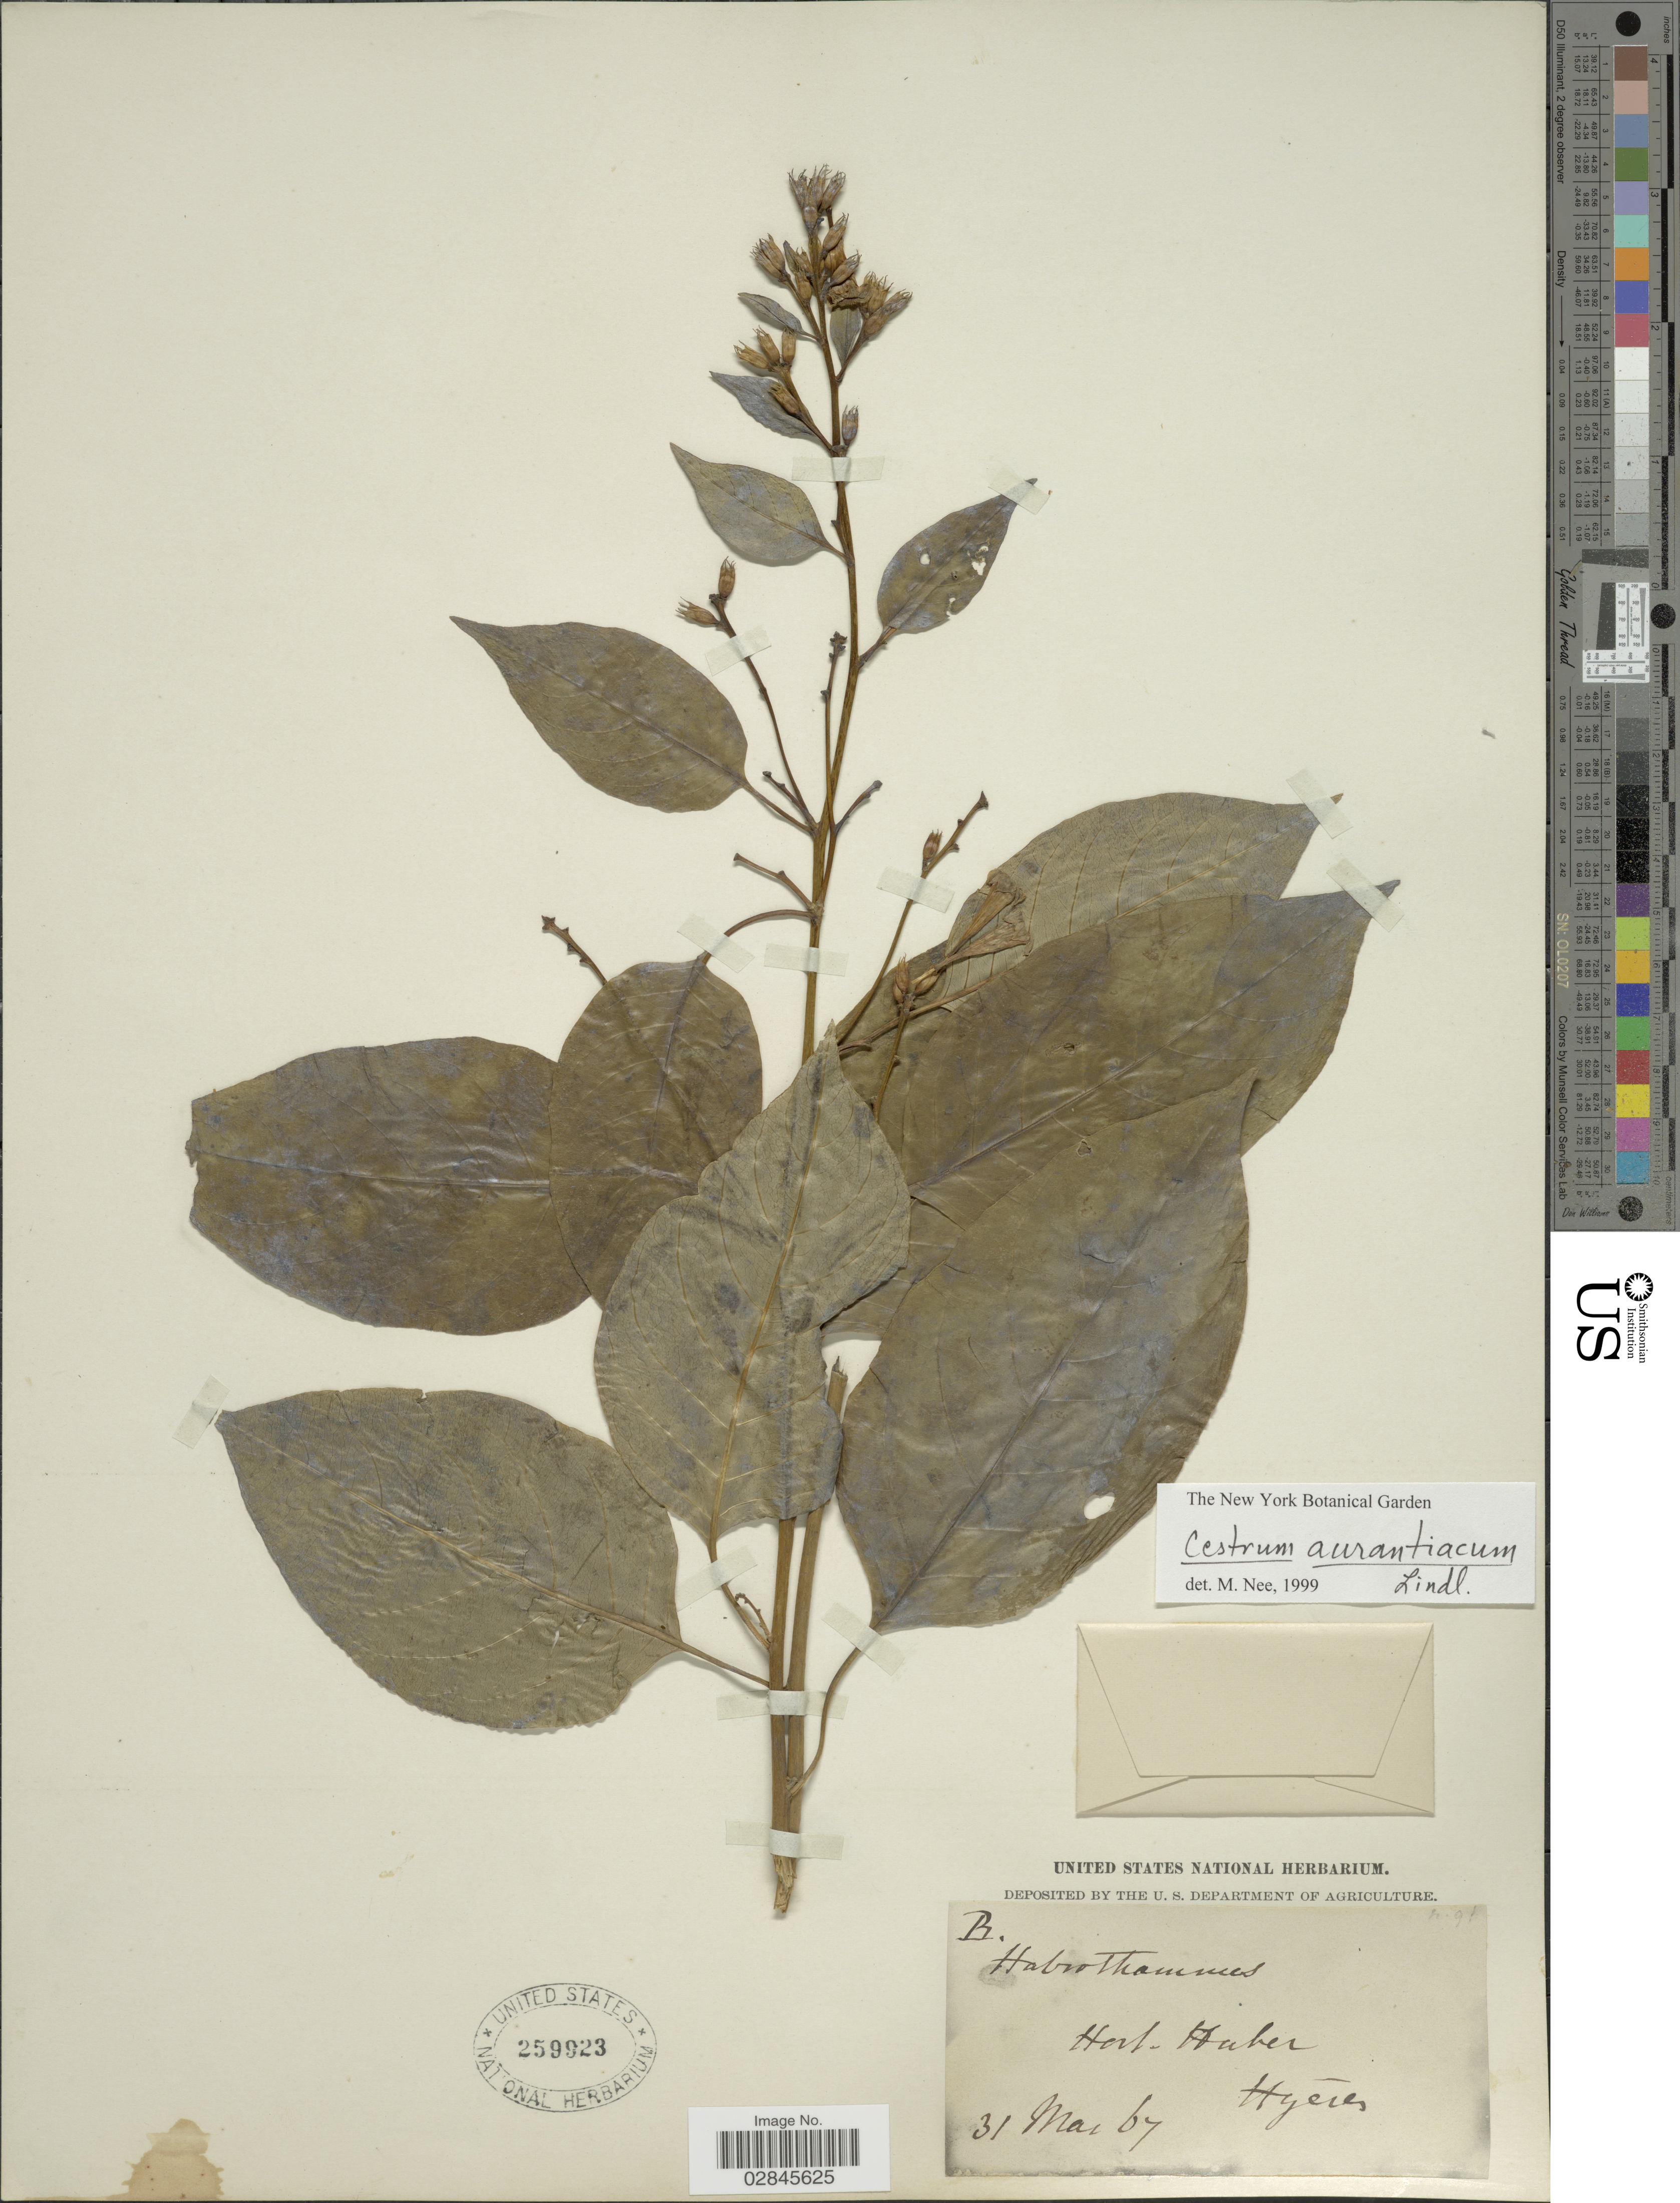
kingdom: Plantae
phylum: Tracheophyta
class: Magnoliopsida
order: Solanales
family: Solanaceae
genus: Cestrum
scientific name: Cestrum aurantiacum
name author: Lindley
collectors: Huber, --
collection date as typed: Transcribed d/m/y: 31/3/64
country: France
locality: Hyéres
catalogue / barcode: US 259923